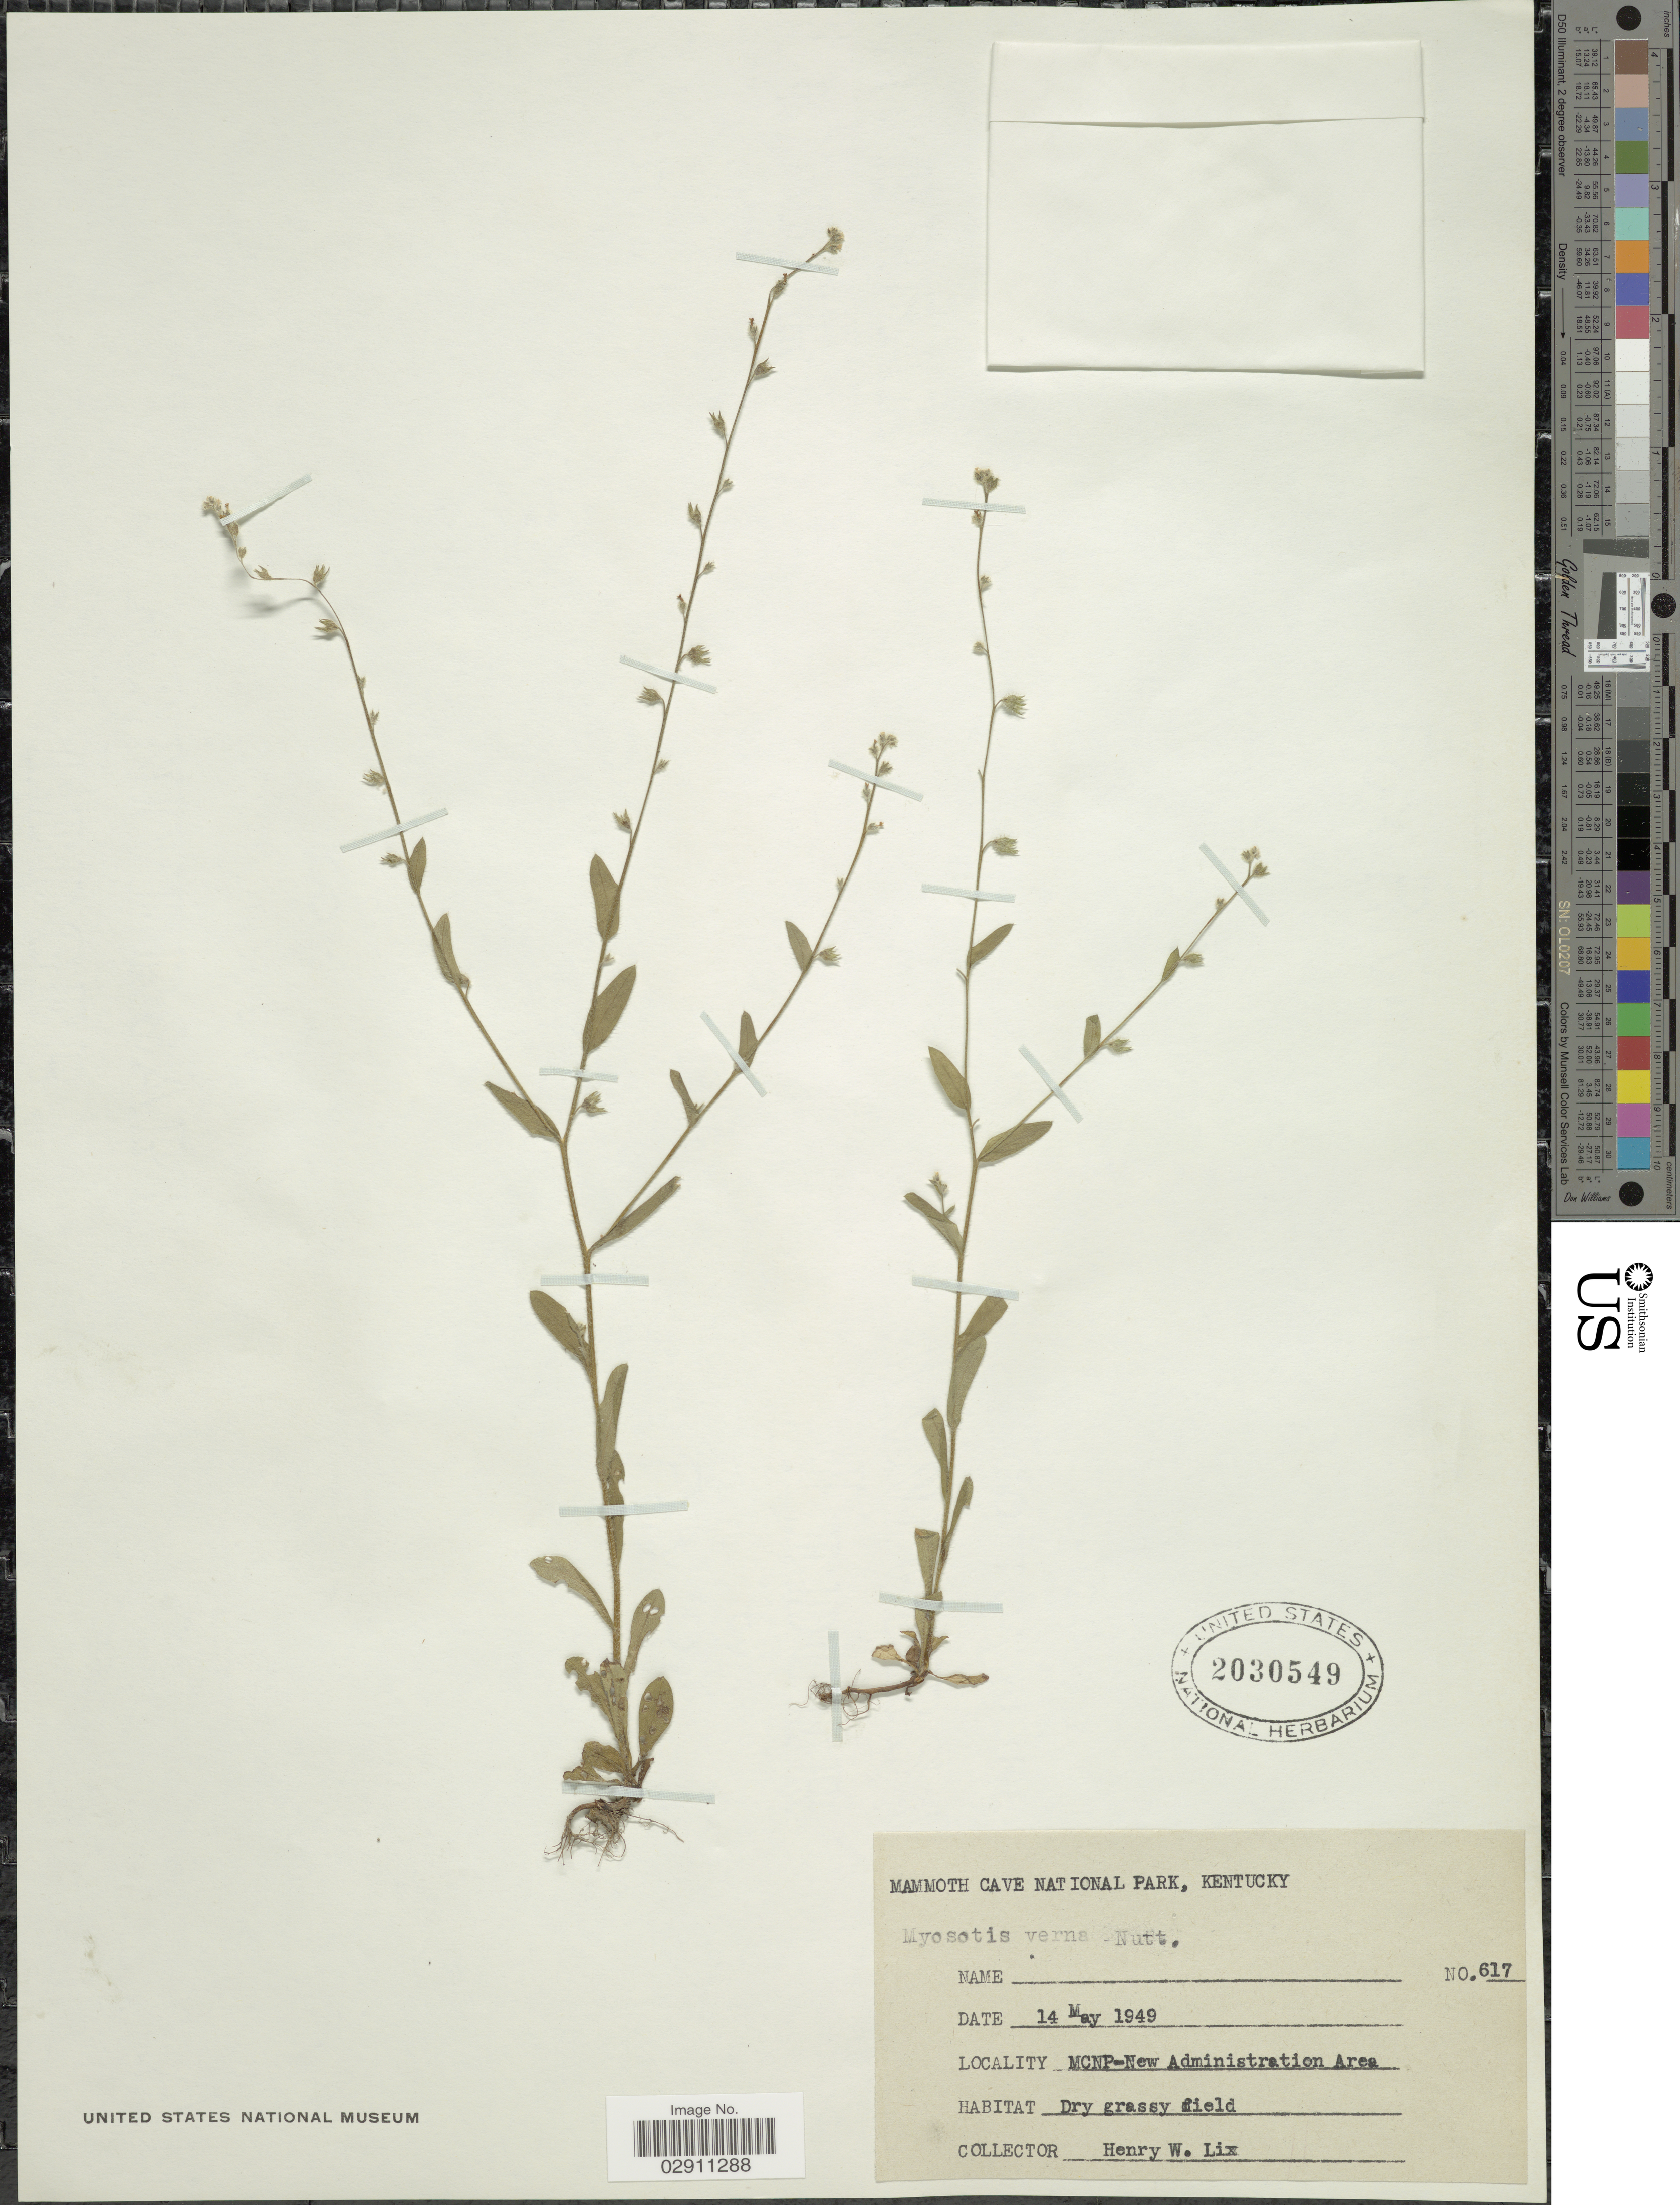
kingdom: Plantae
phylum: Tracheophyta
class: Magnoliopsida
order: Boraginales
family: Boraginaceae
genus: Myosotis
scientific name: Myosotis macrosperma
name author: Engelm.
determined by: Goldman, Doug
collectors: H. W. Lix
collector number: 617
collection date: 1949-05-14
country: United States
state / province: Kentucky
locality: Mammoth Cave National Park, MNCP-New Administration Area.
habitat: Dry grassy field.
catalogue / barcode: US 2030549